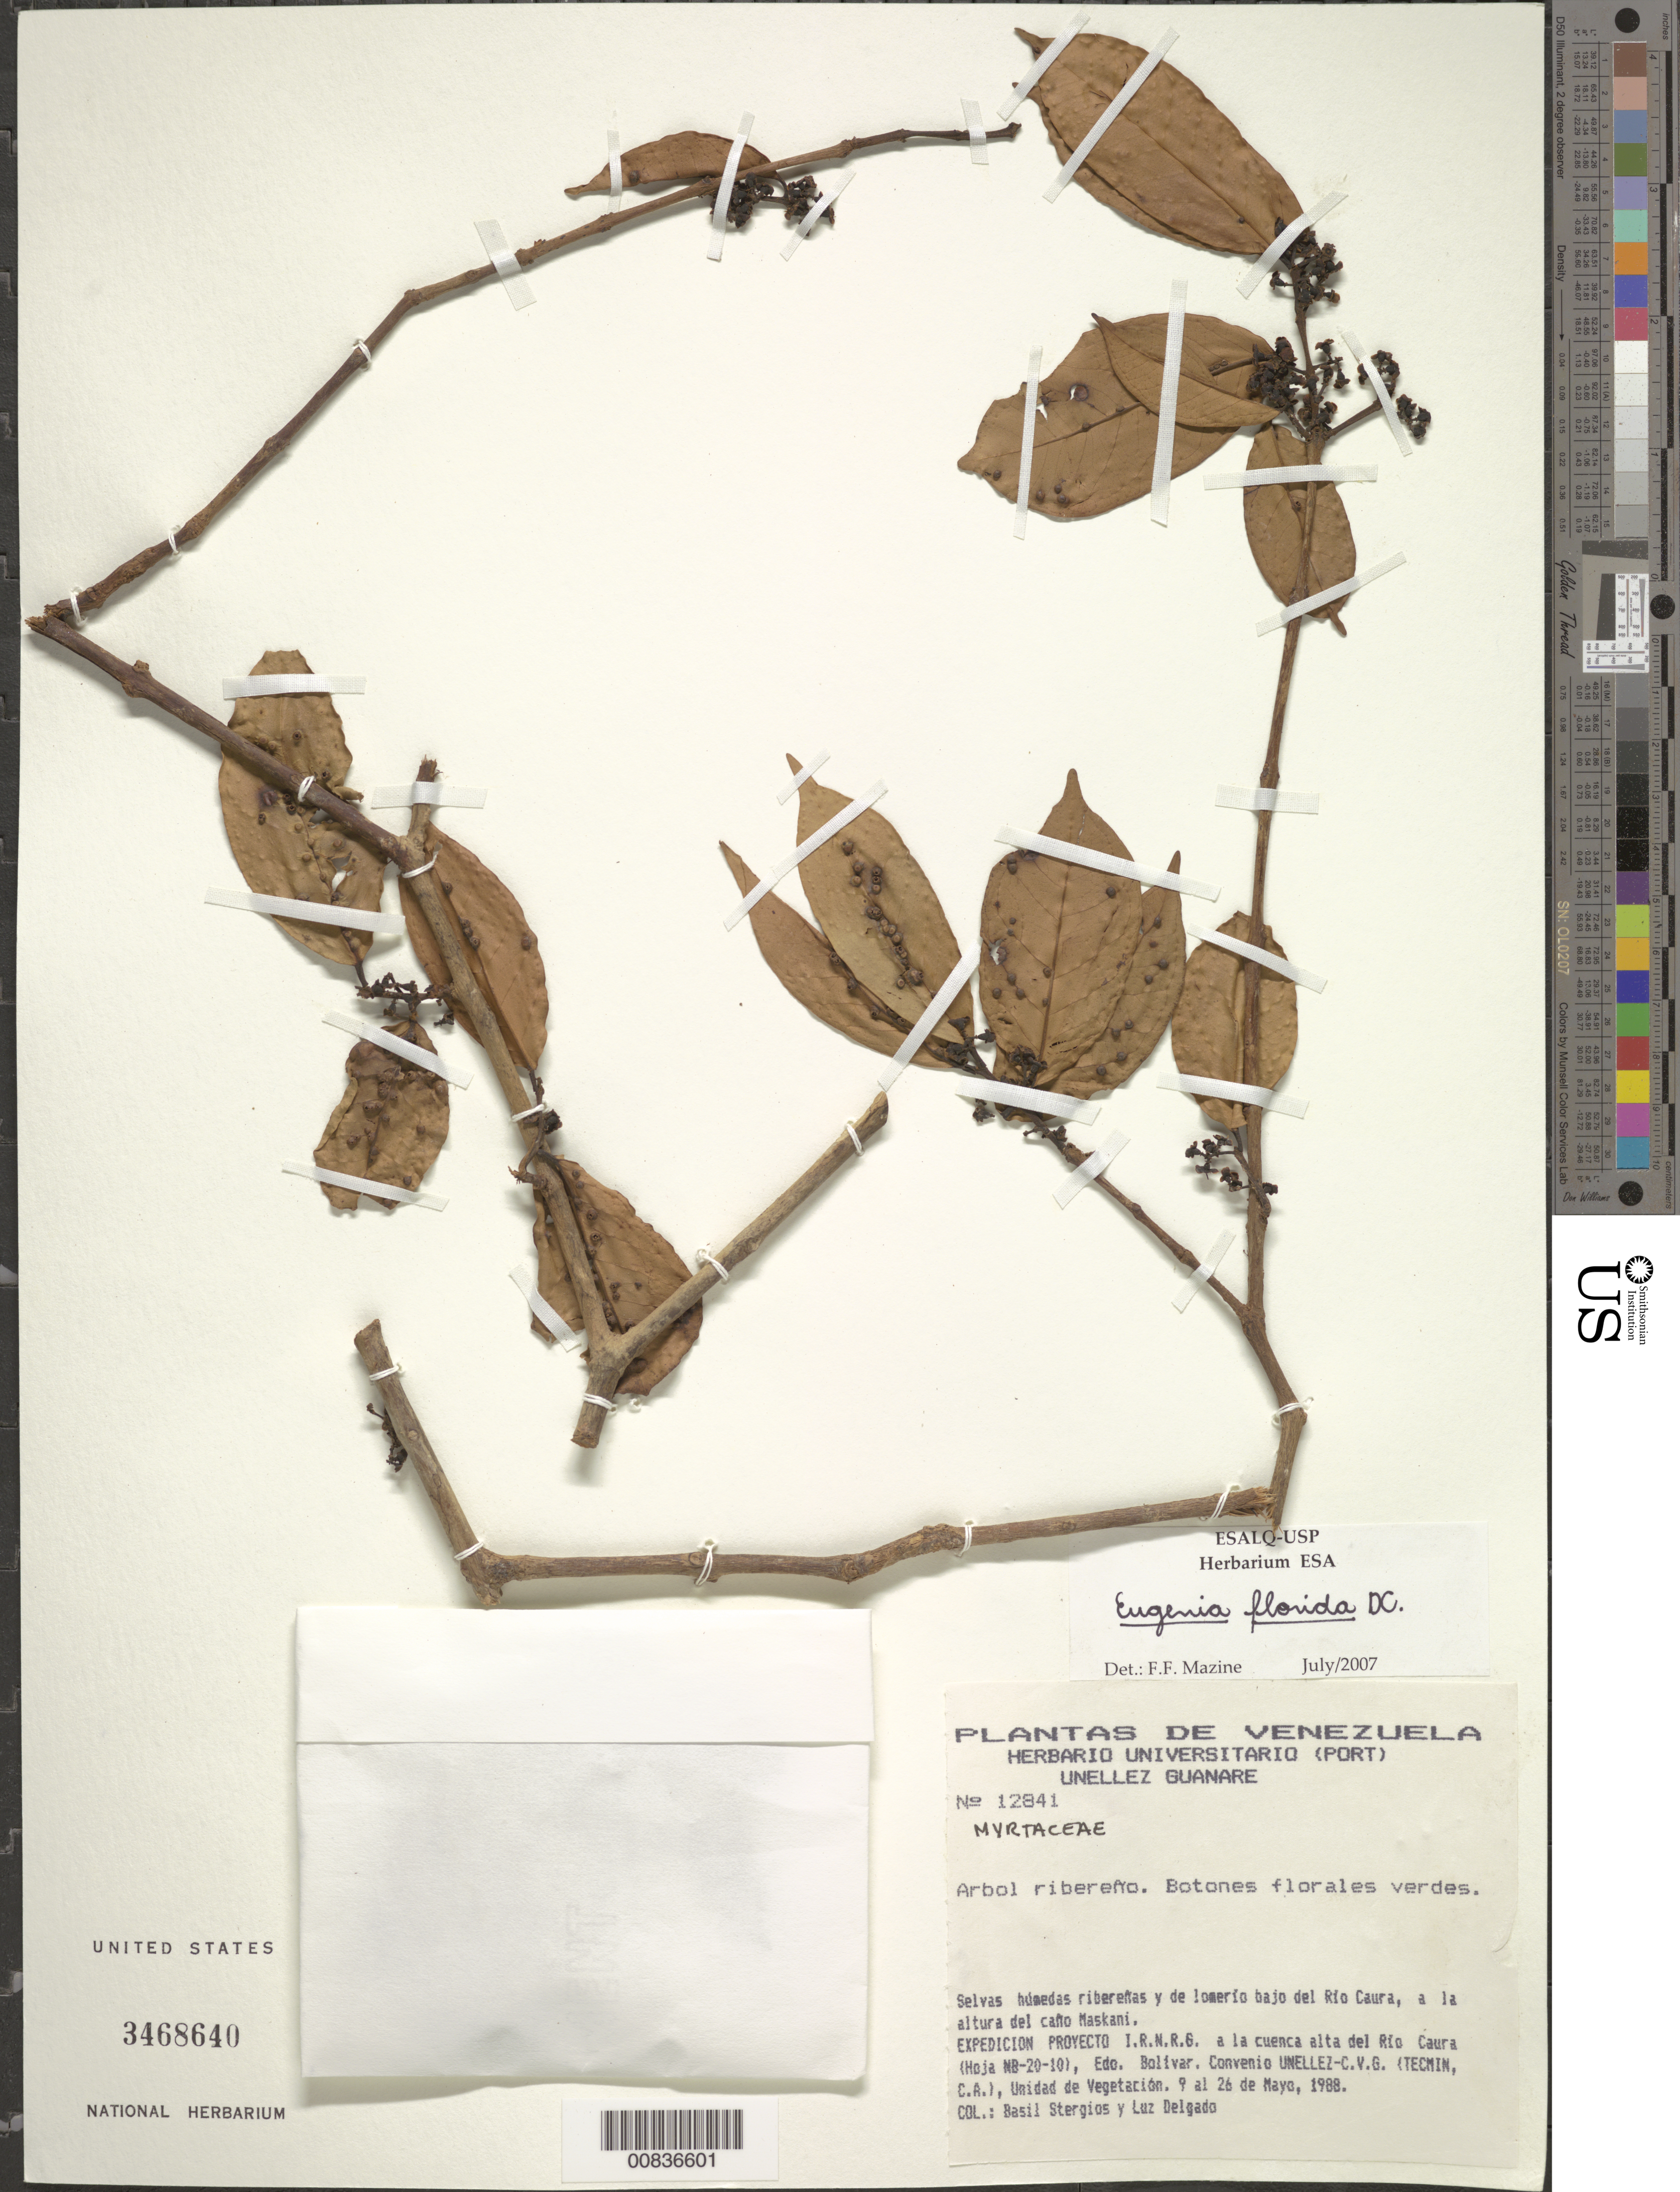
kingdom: Plantae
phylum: Tracheophyta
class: Magnoliopsida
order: Myrtales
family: Myrtaceae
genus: Eugenia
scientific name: Eugenia florida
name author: DC.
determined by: Mazine, Fiorella F.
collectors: B. G. Stergios & L. Delgado V.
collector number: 12841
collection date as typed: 9-May-88 to 26-May-88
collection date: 1988-05-09/1988-05-26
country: Venezuela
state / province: Bolívar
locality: Río Caura, Caño Maskani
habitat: Selvas húmedas riberenas y de lomerio bajo del río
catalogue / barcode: US 3468640